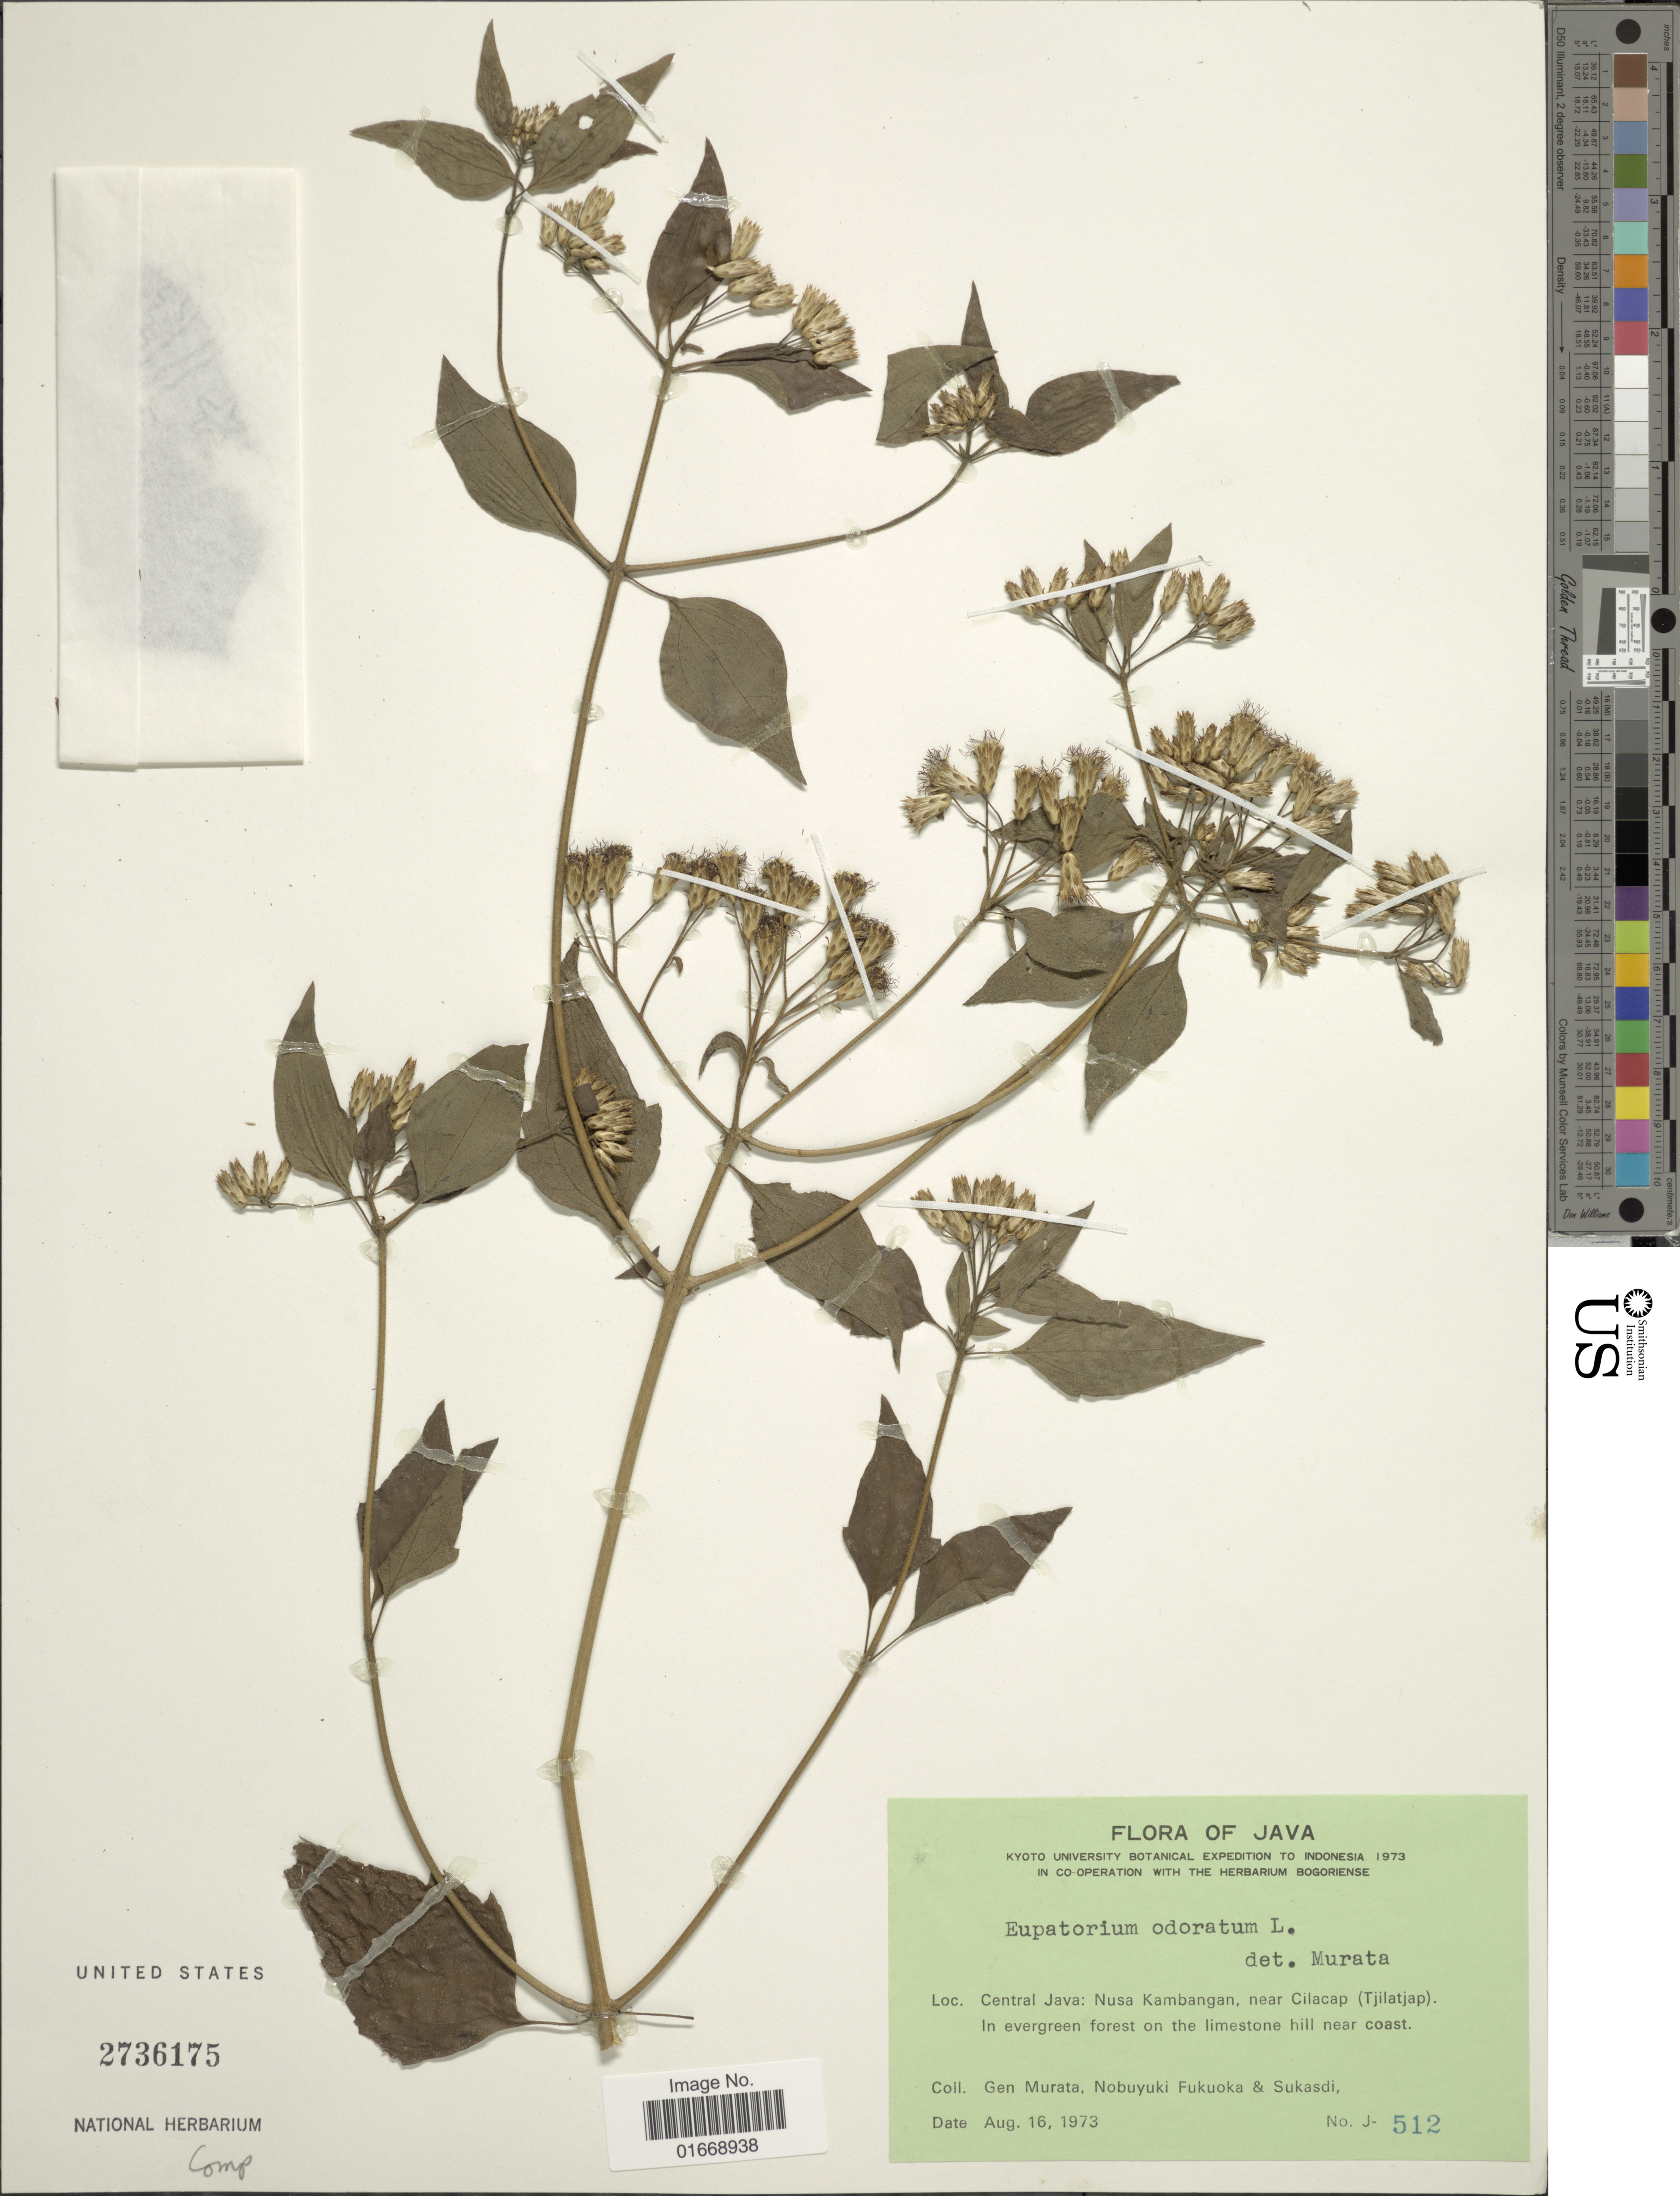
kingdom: Plantae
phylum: Tracheophyta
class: Magnoliopsida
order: Asterales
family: Asteraceae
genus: Chromolaena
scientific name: Chromolaena odorata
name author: (L.) R.M. King & H. Rob.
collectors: N. Fukuoka & Sukasdi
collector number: J-512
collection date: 1973-08-16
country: Georgia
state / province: Samtskhe-Javakheti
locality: Central Java, Nusa Kambangan, near Cilacap (Tjilatjap)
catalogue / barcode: US 2736175